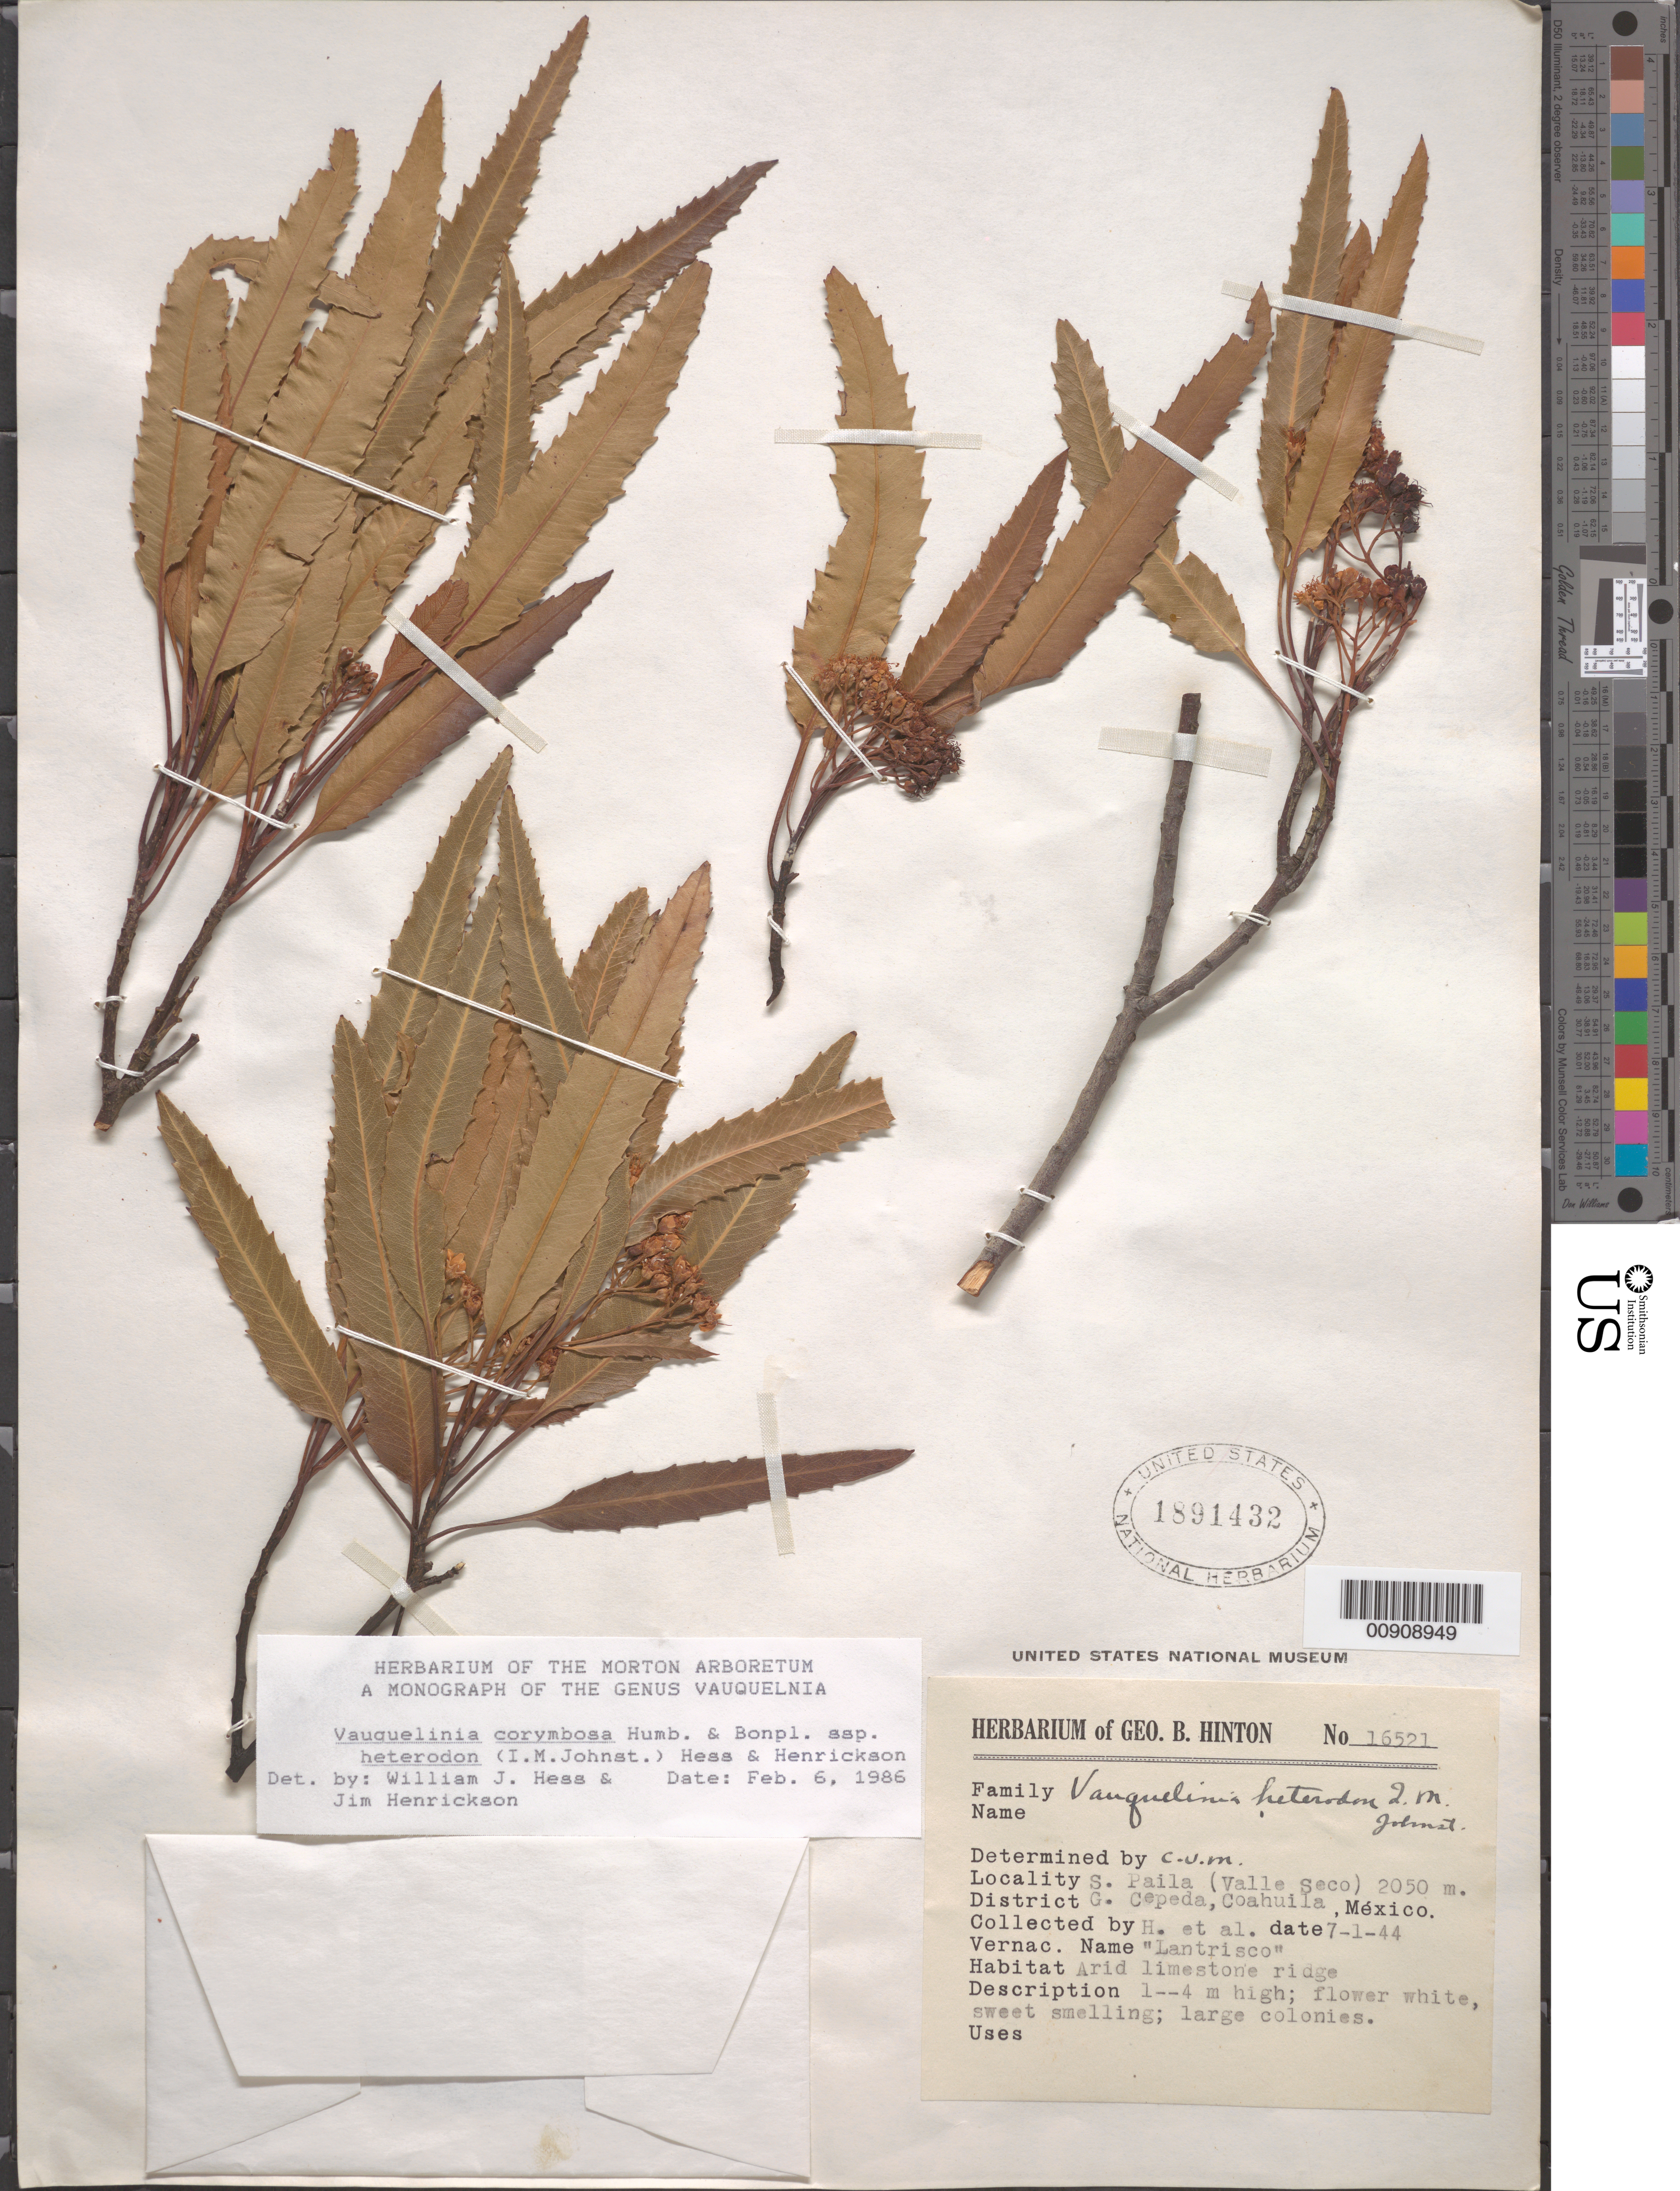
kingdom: Plantae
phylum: Tracheophyta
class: Magnoliopsida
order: Rosales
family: Rosaceae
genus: Vauquelinia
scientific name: Vauquelinia corymbosa subsp. heterodon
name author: (I.M. Johnst.) W.J. Hess & Henrickson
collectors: G. B. Hinton & et al.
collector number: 16521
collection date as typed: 01 Jul 1944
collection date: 1944-07-01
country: Mexico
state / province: Coahuila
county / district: General Cepeda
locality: S. Paila (Valle Seco), District General Cepeda, Coahuila.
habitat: Arid limestone ridge.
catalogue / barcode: US 1891432